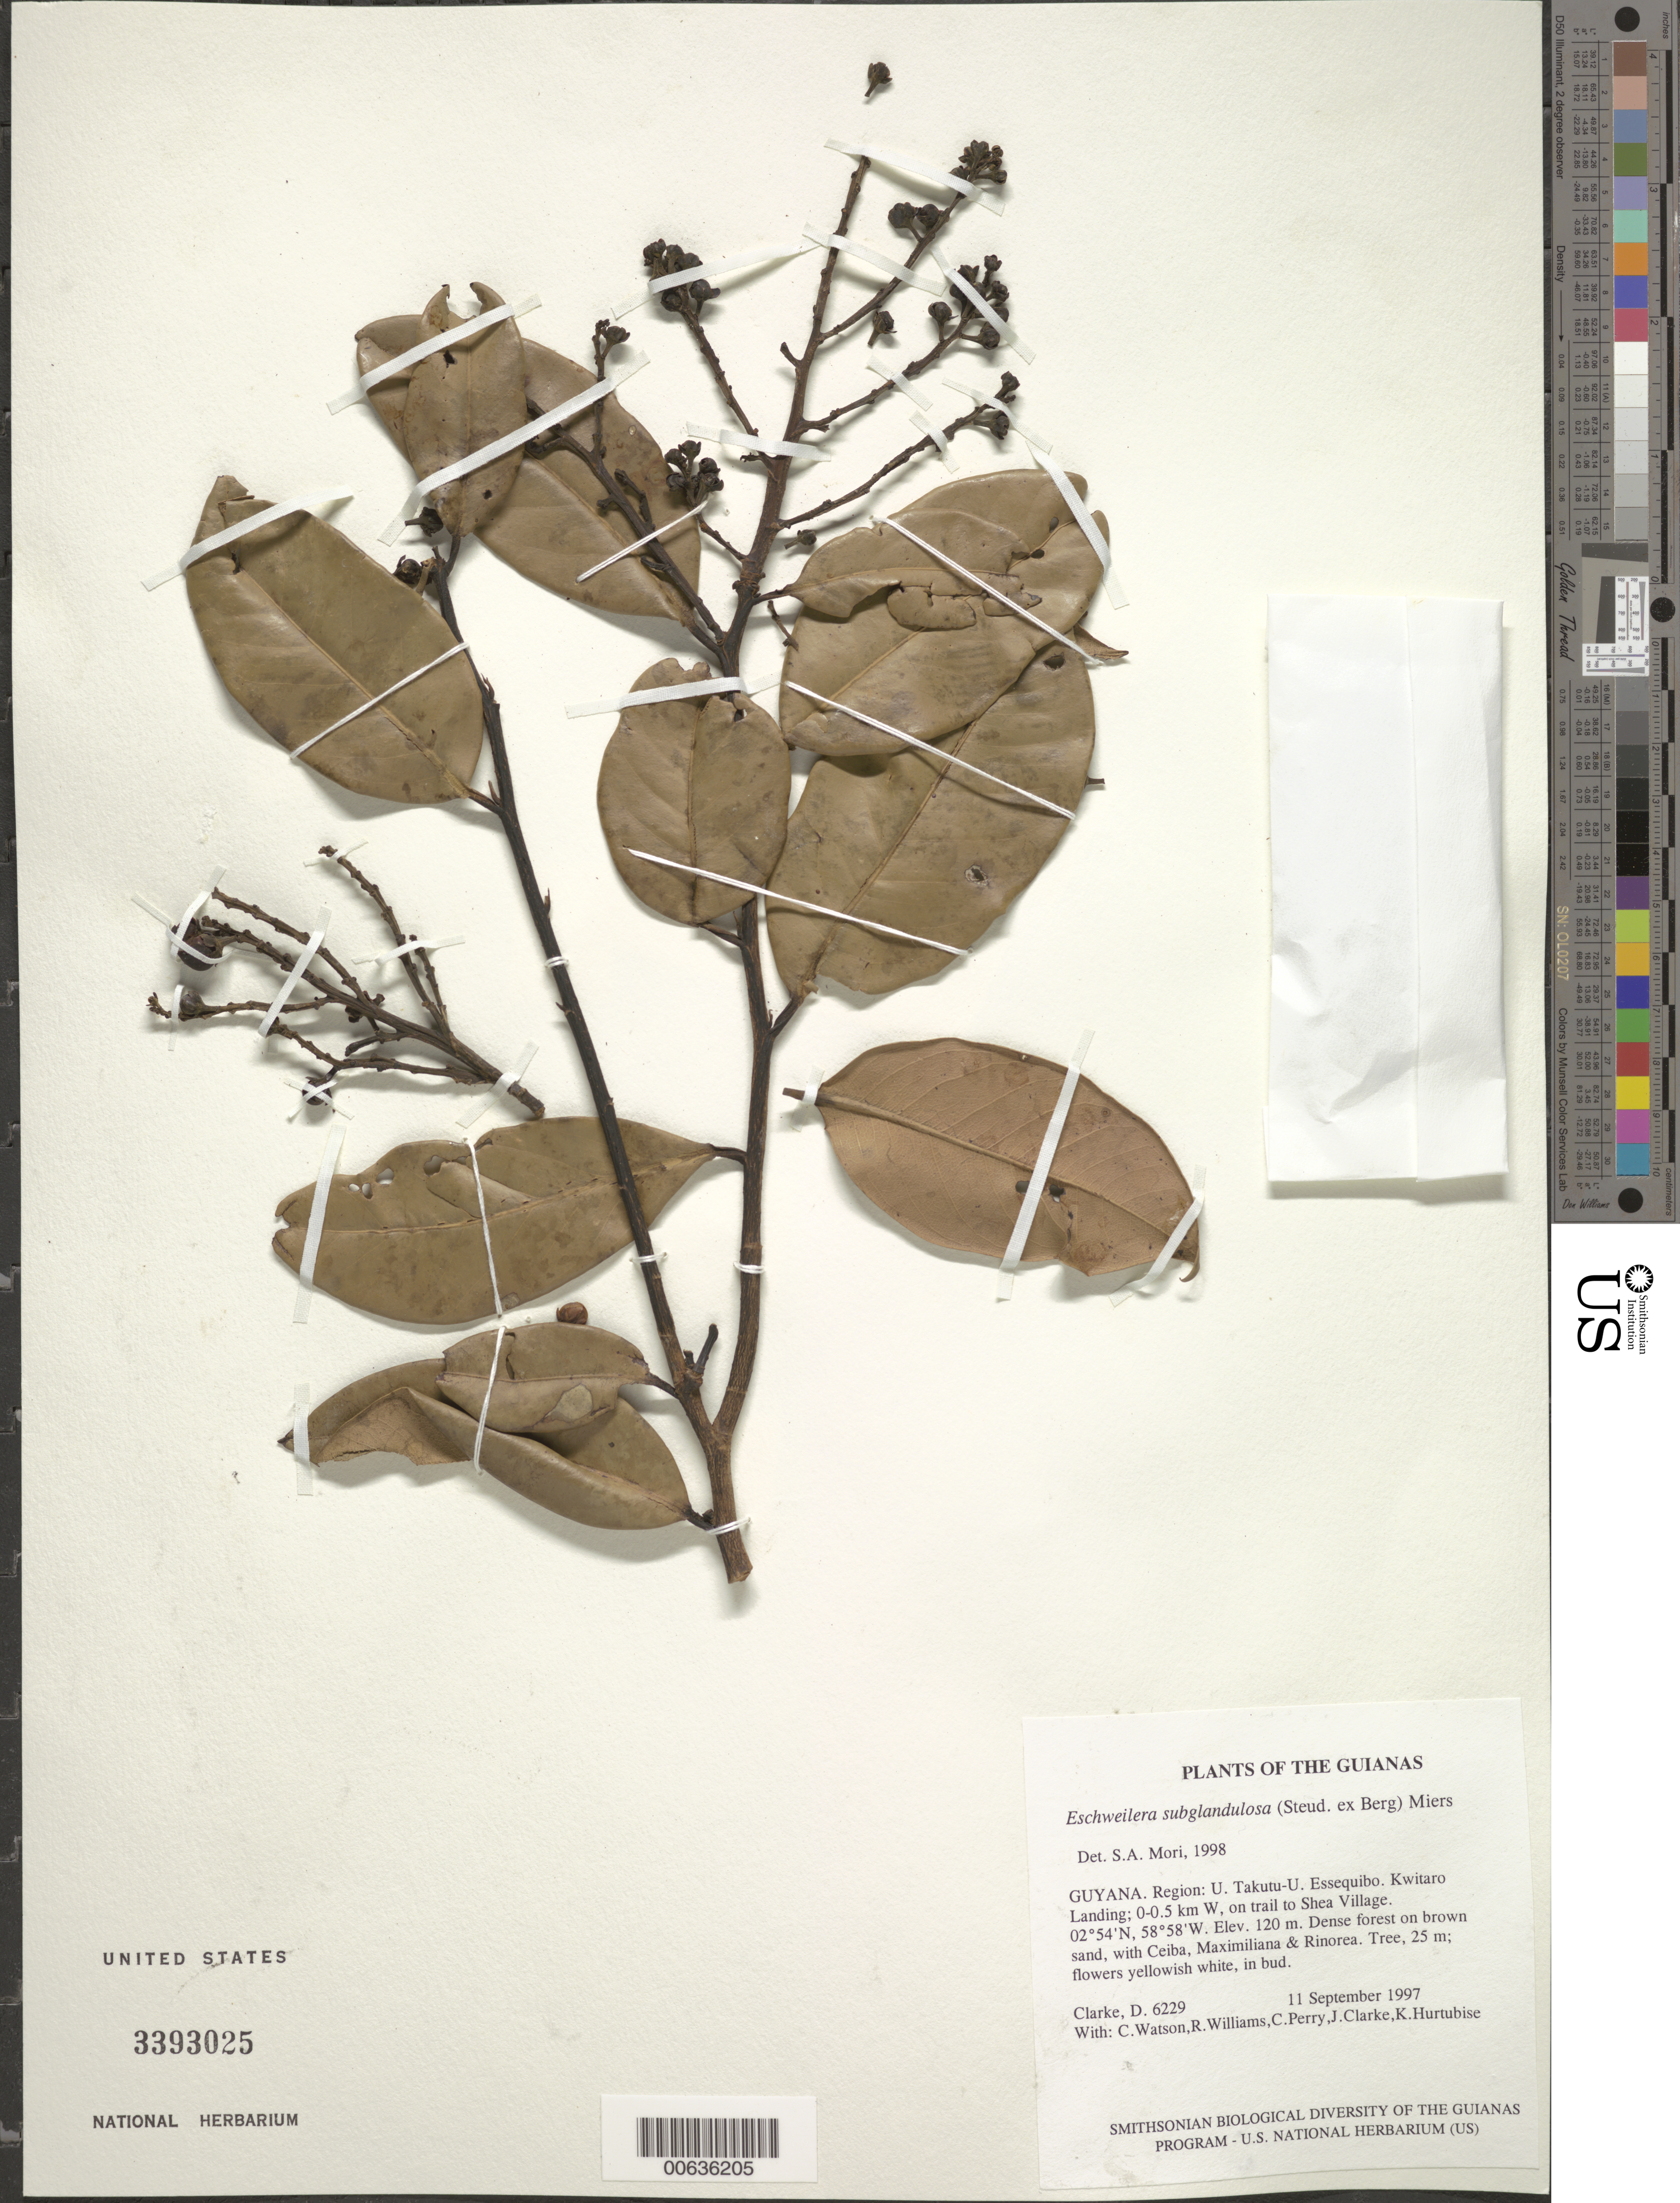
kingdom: Plantae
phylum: Tracheophyta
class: Magnoliopsida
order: Ericales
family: Lecythidaceae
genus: Eschweilera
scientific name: Eschweilera subglandulosa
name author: (Steud. ex Berg) Miers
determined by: Mori, Scott A.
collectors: H. D. Clarke, C. Watson, R. Williams, C. Perry, J. Clarke & K. Hurtubise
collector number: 6229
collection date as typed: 11 September 1997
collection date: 1997-09-11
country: Guyana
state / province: U. Takutu-U. Essequibo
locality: Kwitaro Landing; 0-0.5 km W, on trail to Shea Village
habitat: Dense forest on brown sand, with Ceiba, Maximiliana & Rinorea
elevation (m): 120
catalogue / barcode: US 3393025